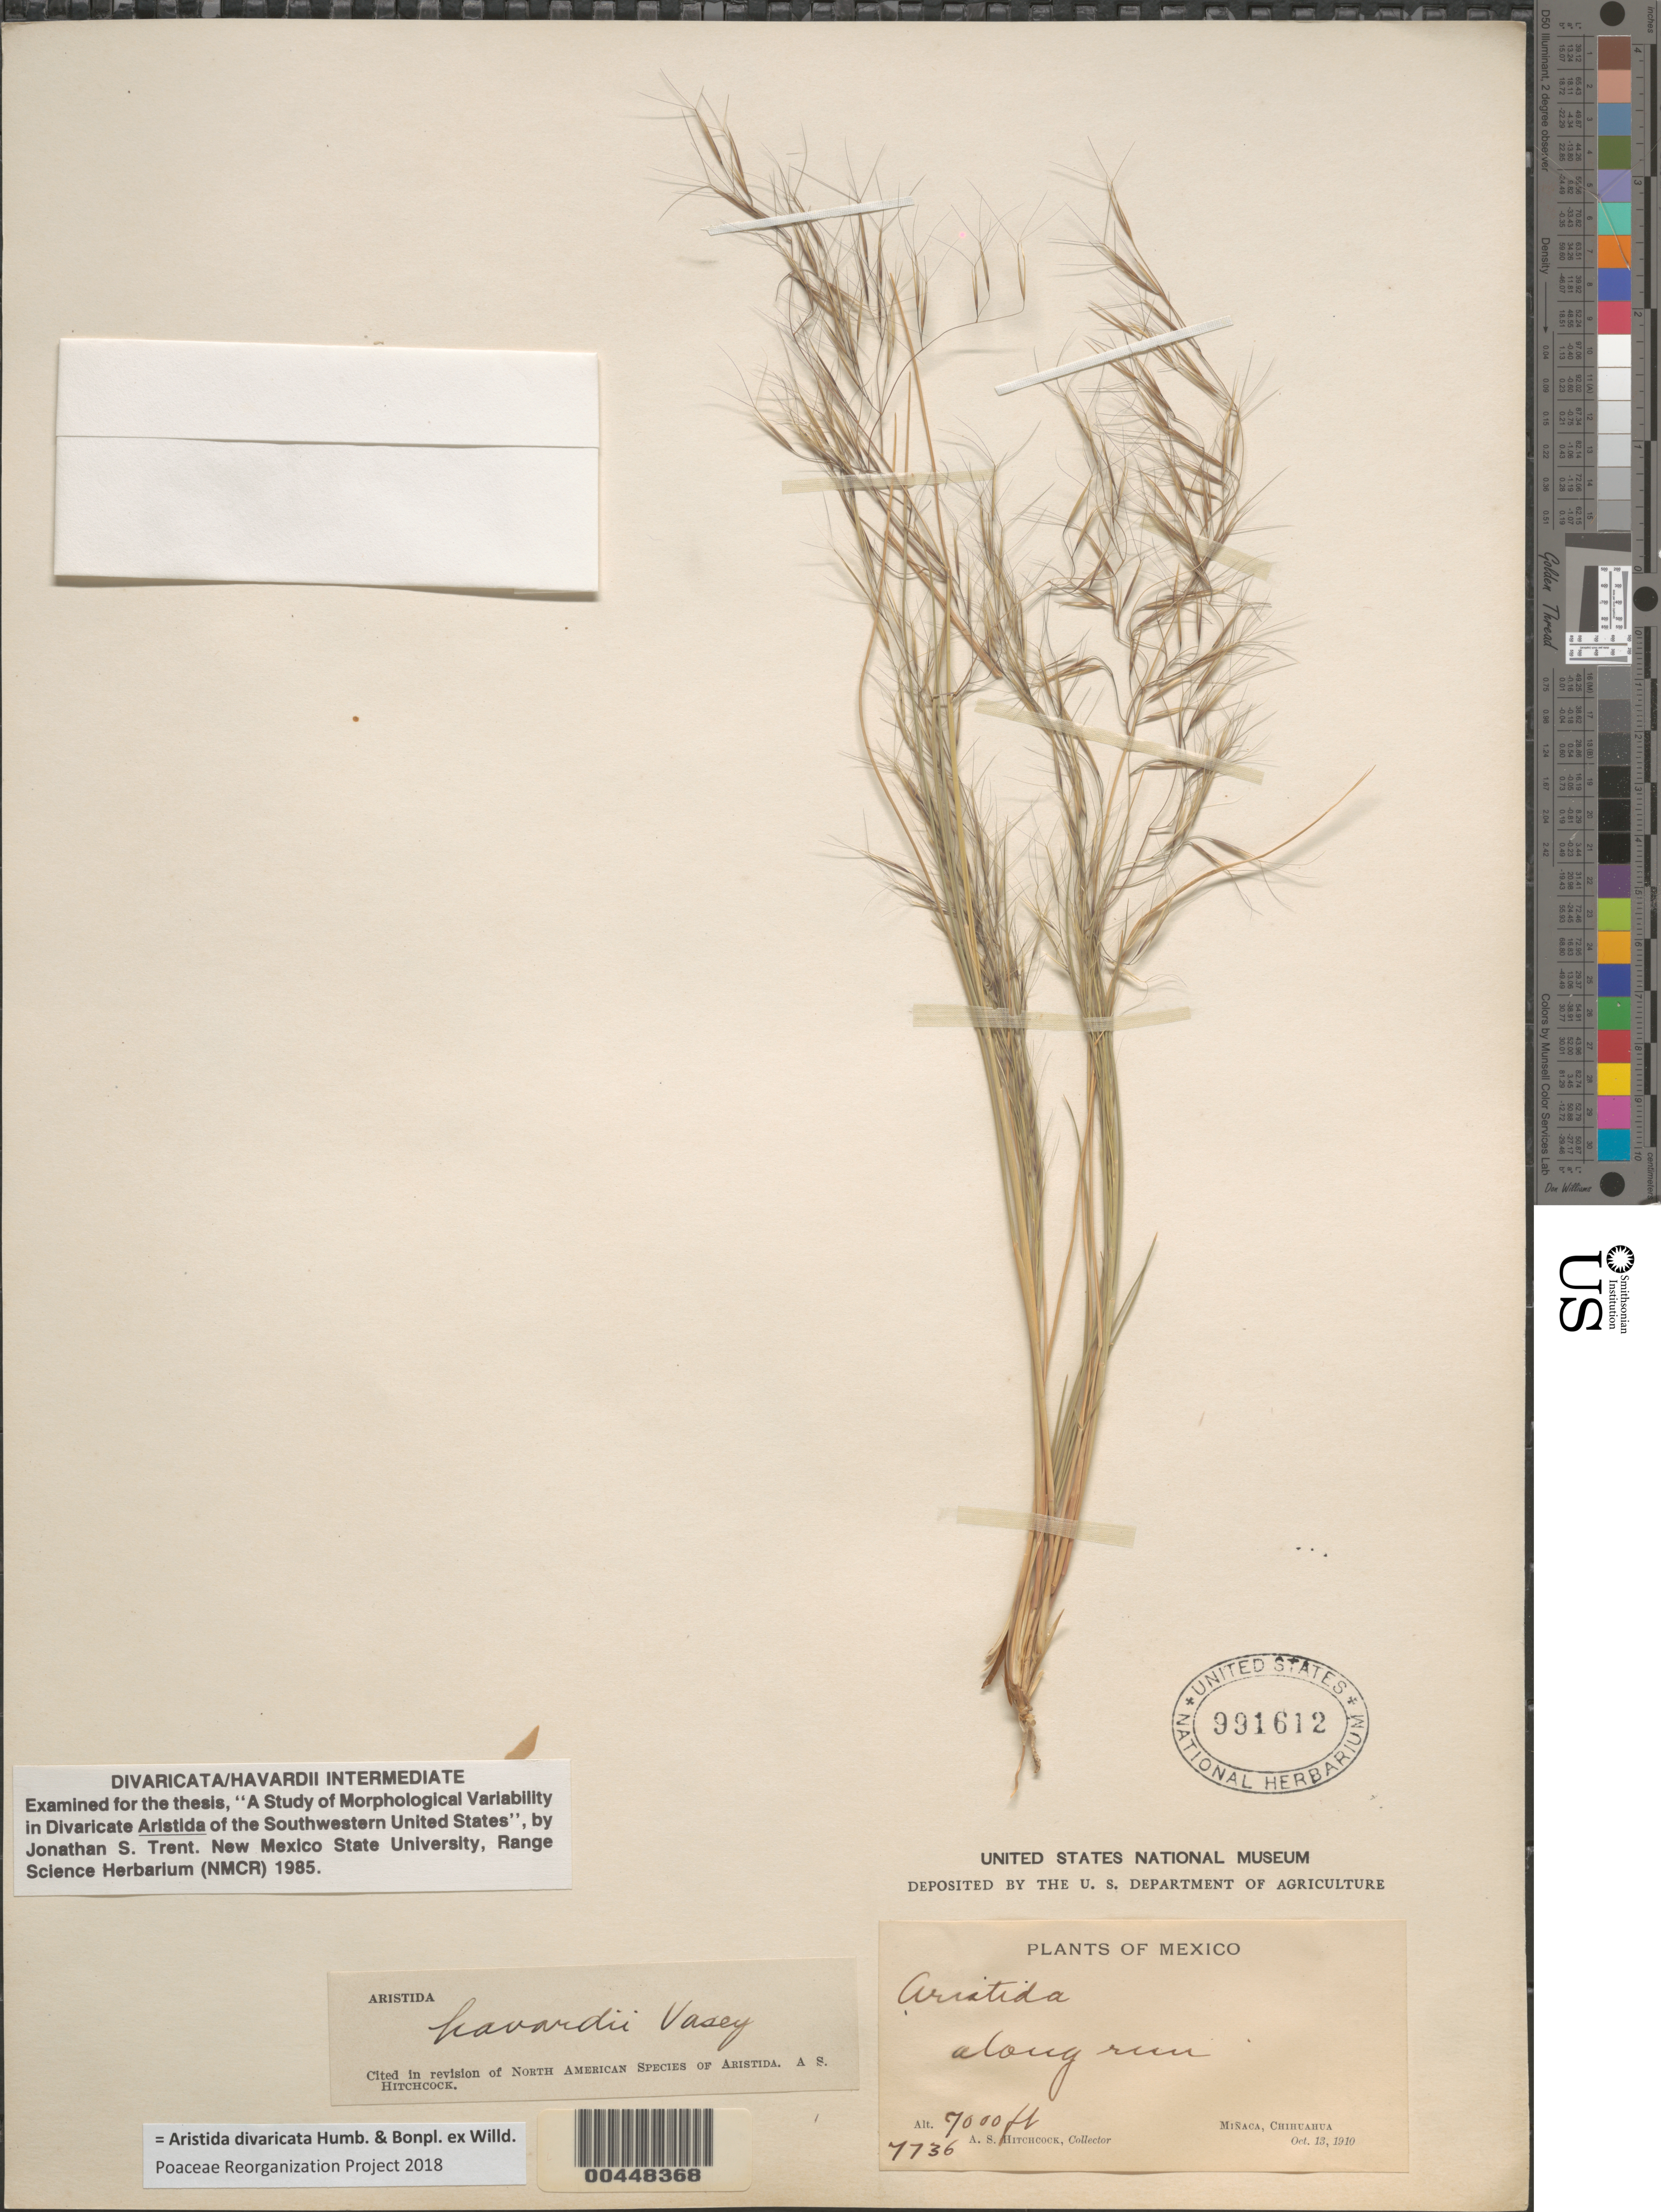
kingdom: Plantae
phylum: Tracheophyta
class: Liliopsida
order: Poales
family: Poaceae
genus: Aristida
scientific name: Aristida divaricata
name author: Humb. & Bonpl. ex Willd.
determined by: Poaceae Reorganization Project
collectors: A. S. Hitchcock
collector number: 7736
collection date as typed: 13 Oct 1910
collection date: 1910-10-13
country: Mexico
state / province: Chihuahua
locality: Miñaca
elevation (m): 2134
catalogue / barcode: US 991612